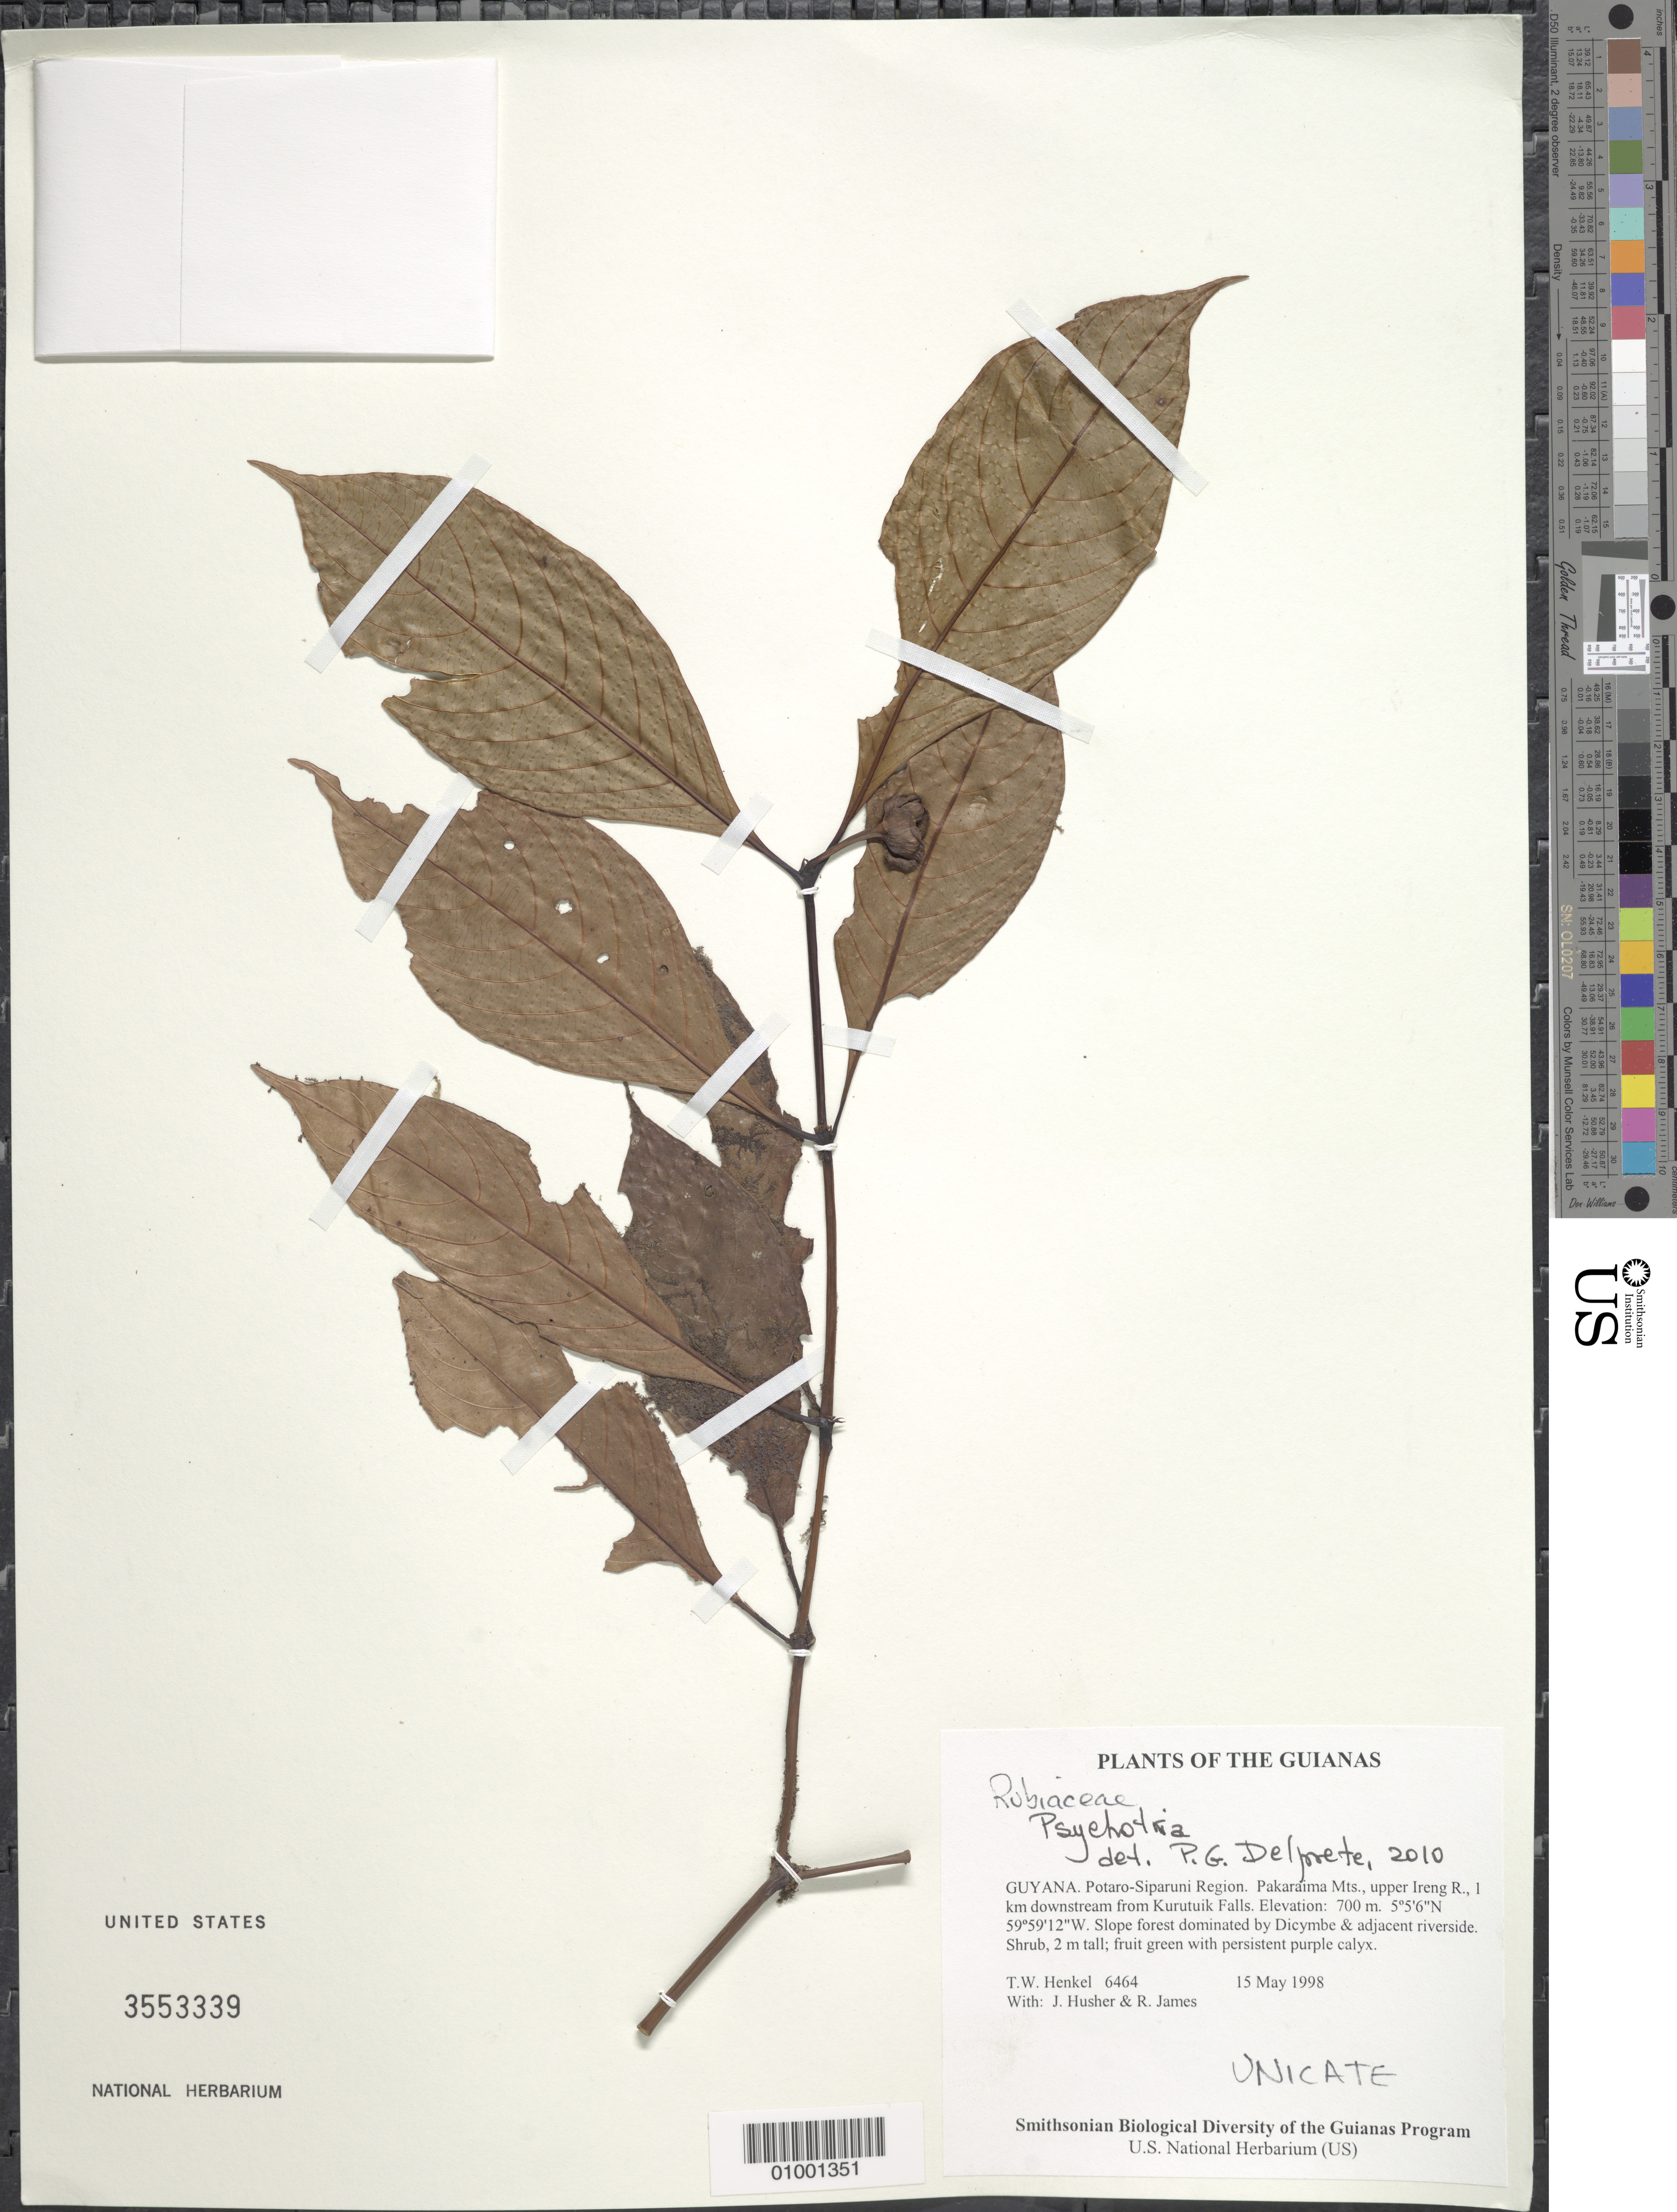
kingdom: Plantae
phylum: Tracheophyta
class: Magnoliopsida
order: Gentianales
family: Rubiaceae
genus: Psychotria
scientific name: Psychotria sp.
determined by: Delprete, P. G., Herb. de Guyane Cay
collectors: T. Henkel, J. Husher & R. James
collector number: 6464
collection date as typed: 15 May 1998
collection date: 1998-05-15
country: Guyana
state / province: Potaro-Siparuni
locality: Pakaraima Mts., upper Ireng R., 1 km downstream from Kurutuik Falls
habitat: Slope forest dominated by Dicymbe & adjacent riverside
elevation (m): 700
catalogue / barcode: US 3553339